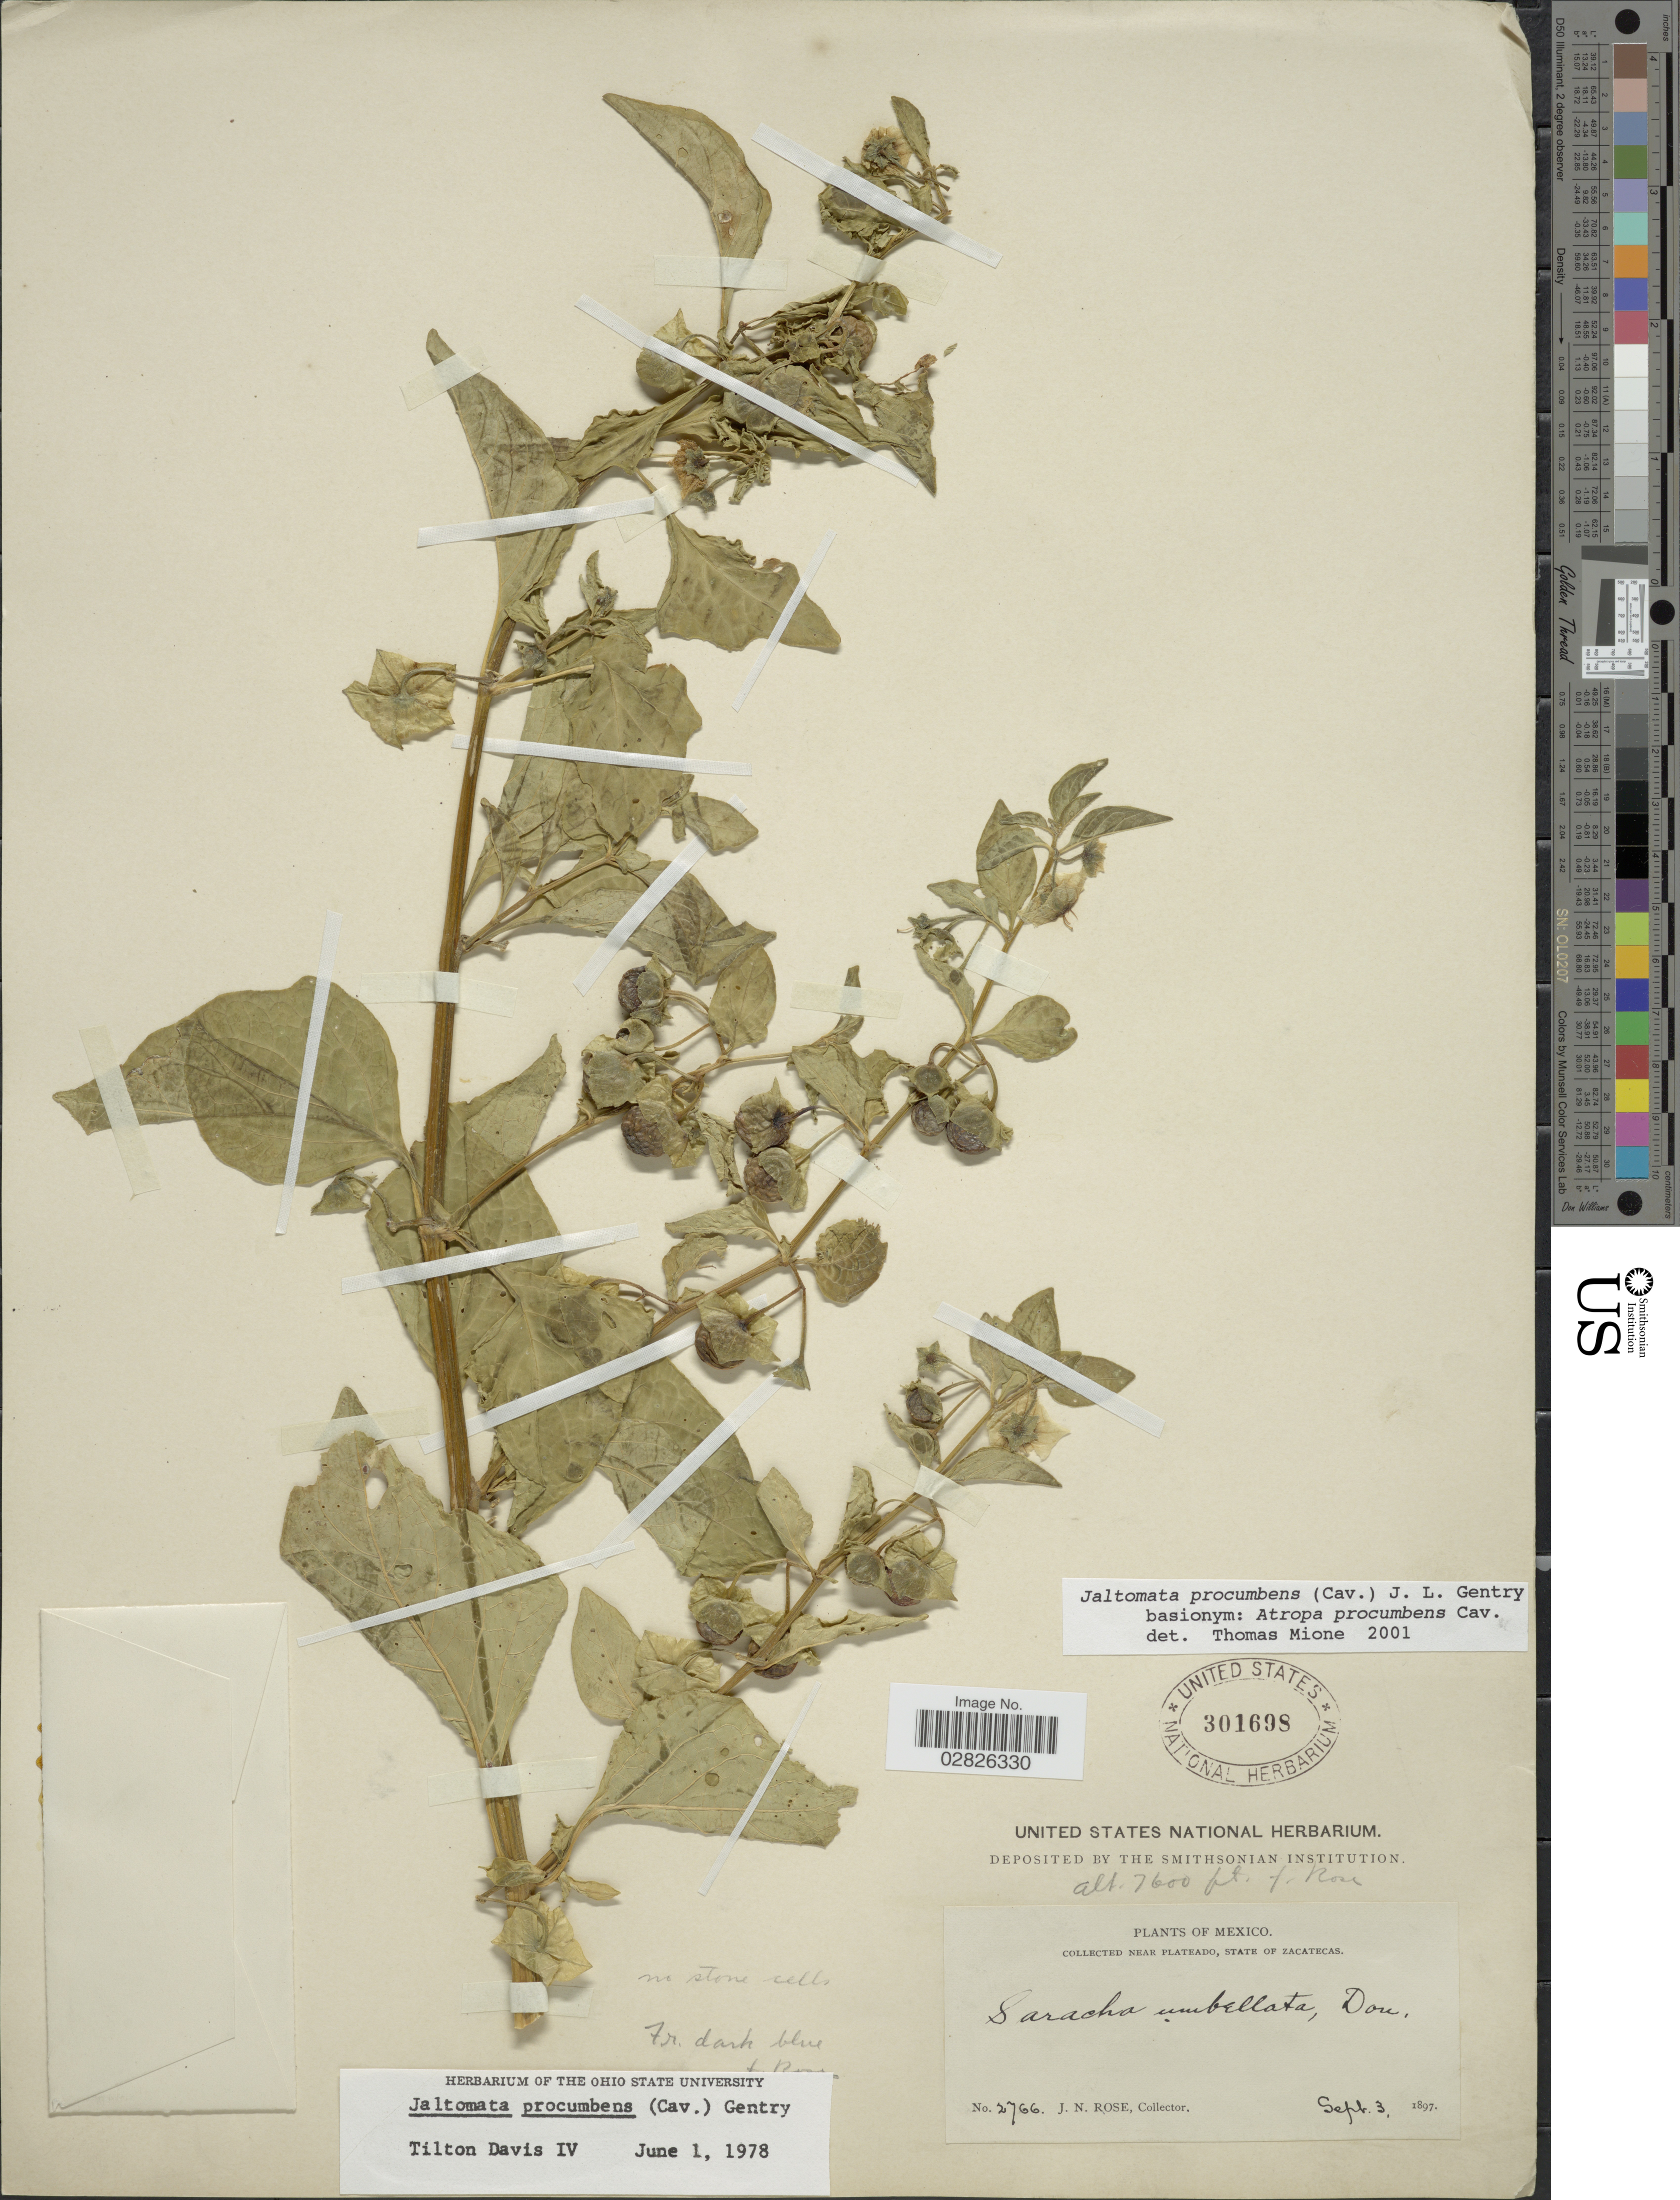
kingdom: Plantae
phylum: Tracheophyta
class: Magnoliopsida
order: Solanales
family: Solanaceae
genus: Jaltomata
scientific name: Jaltomata procumbens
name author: (Cav.) J.L. Gentry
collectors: J. N. Rose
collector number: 2766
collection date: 1897-09-03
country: Mexico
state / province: Zacatecas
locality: Near Plateado.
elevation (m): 2316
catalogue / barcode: US 301698